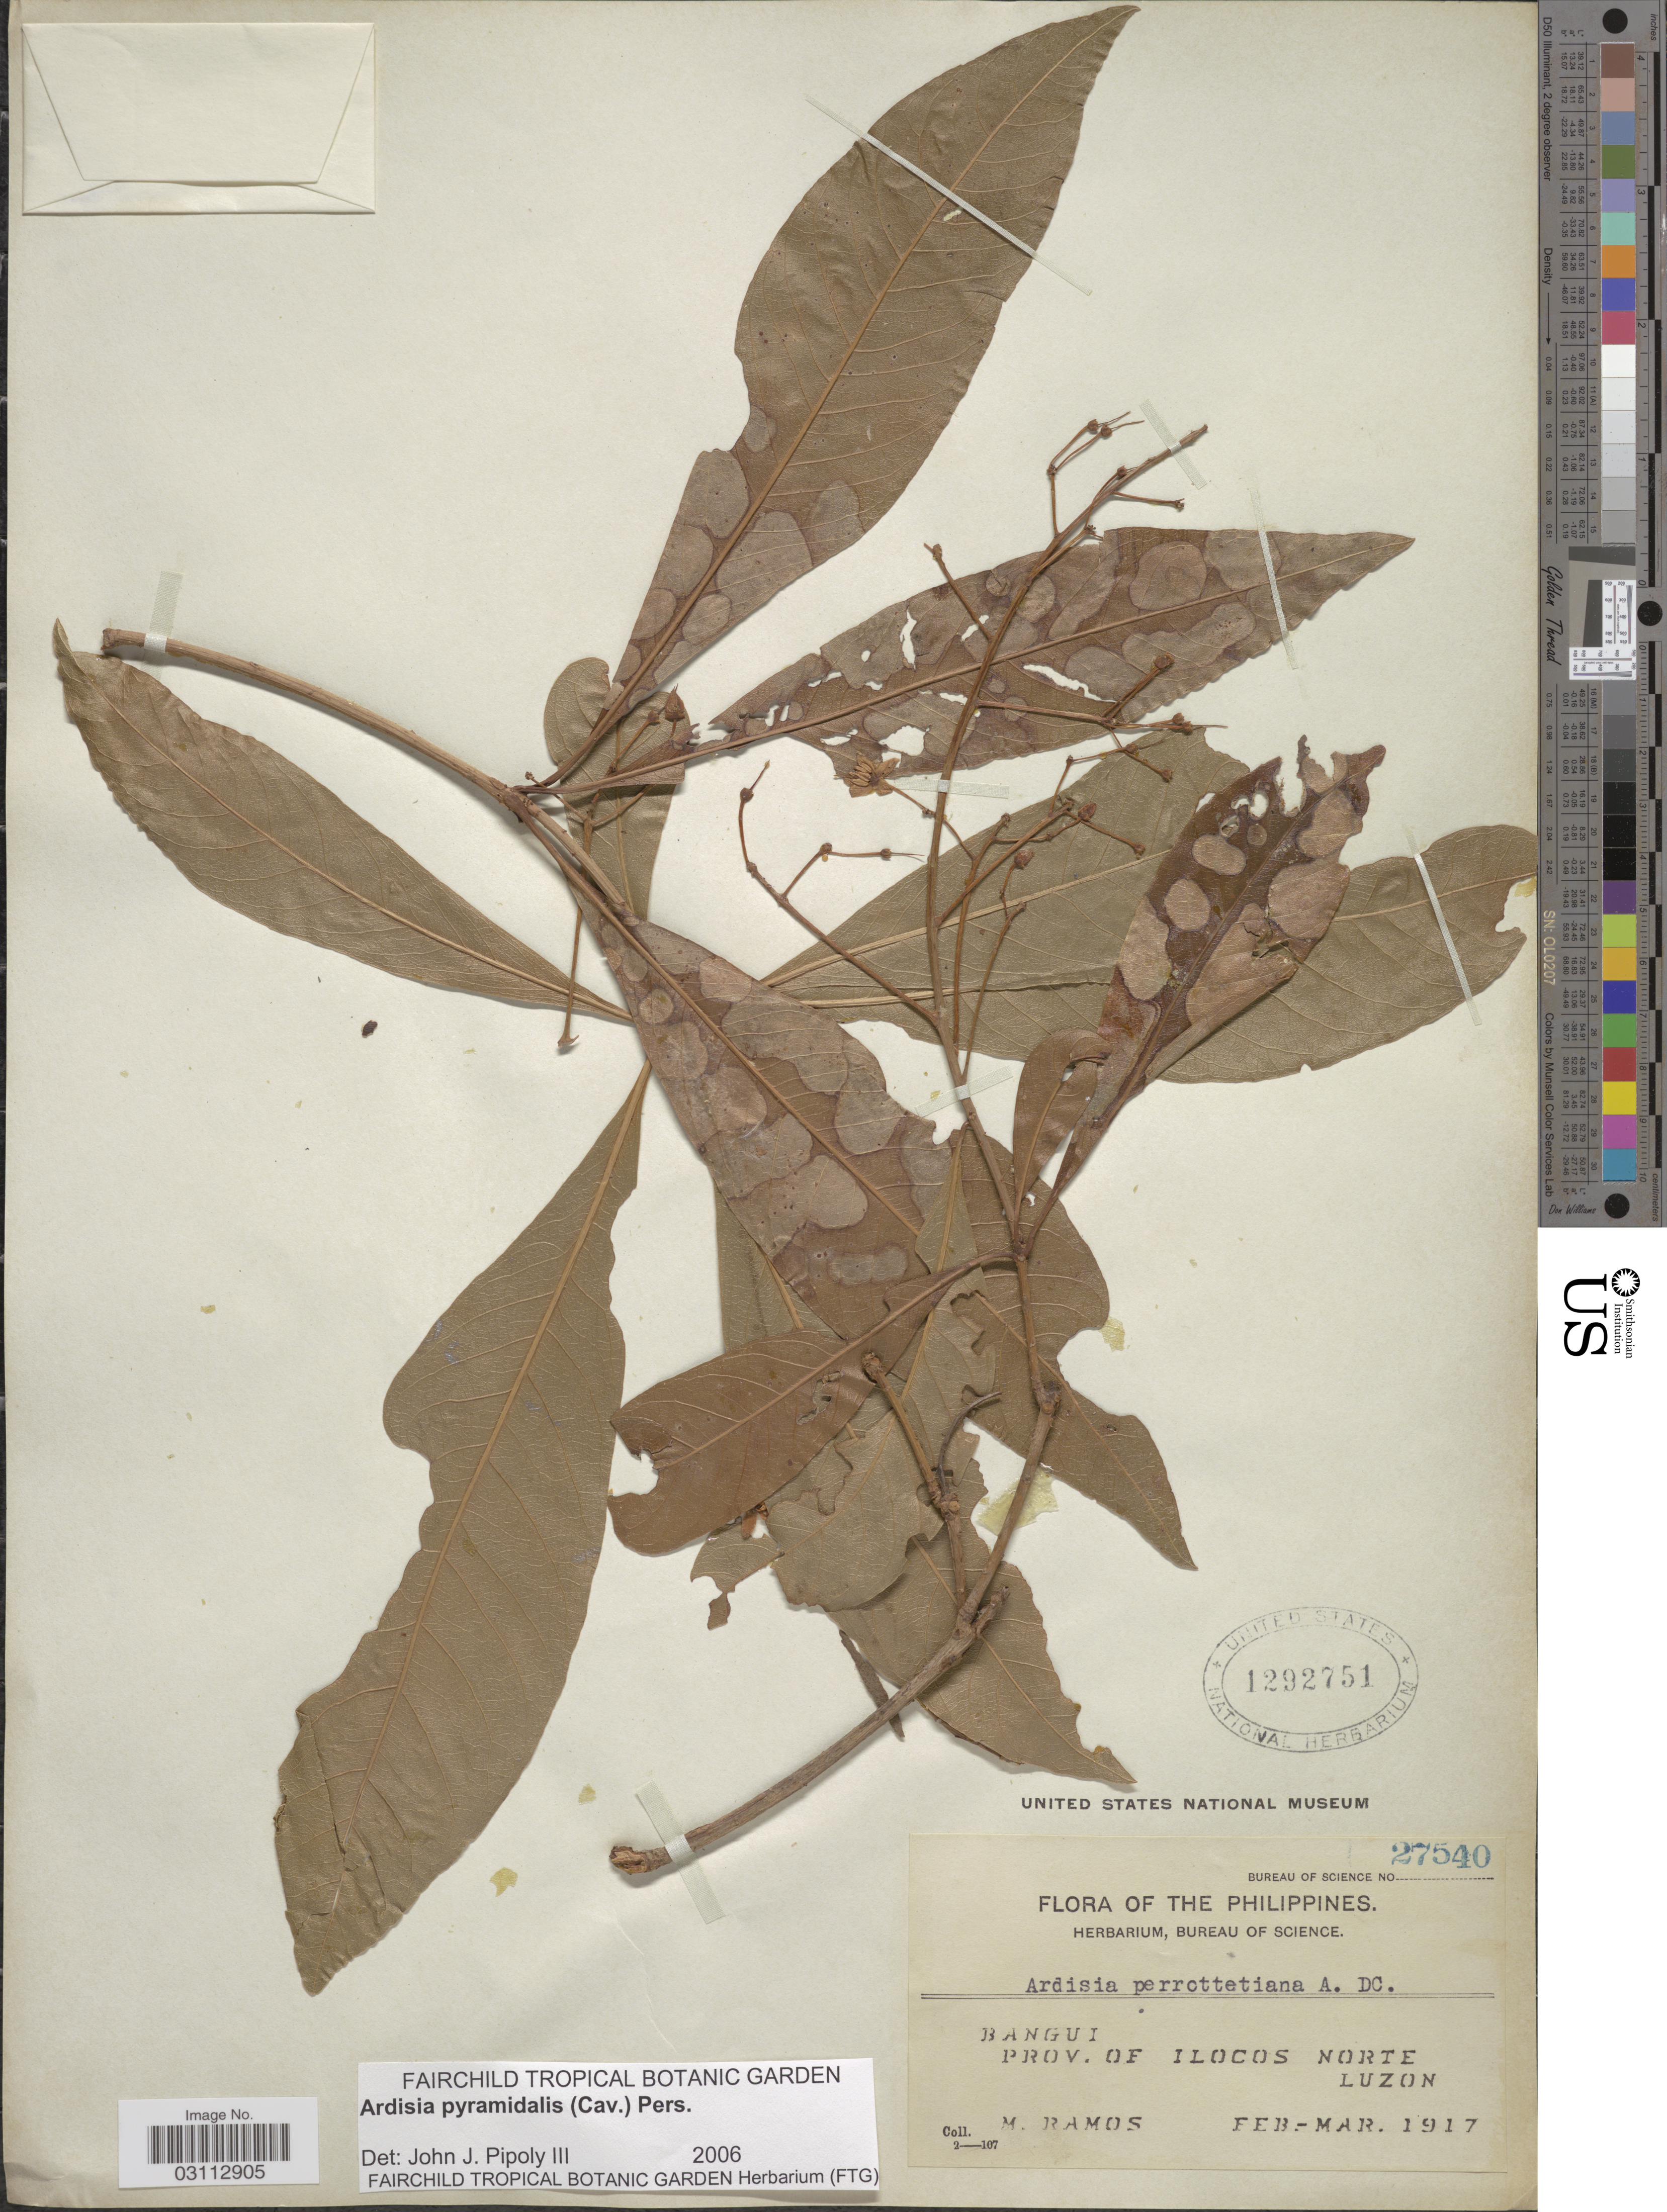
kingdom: Plantae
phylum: Tracheophyta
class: Magnoliopsida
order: Ericales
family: Primulaceae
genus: Ardisia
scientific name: Ardisia pyramidalis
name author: (Cav.) Pers.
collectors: M. Ramos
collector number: Bureau of Science 27540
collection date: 1917-02/1917-03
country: Philippines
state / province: Ilocos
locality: Bangui. Prov. of Ilocos Norte. Luzon.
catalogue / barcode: US 1292751